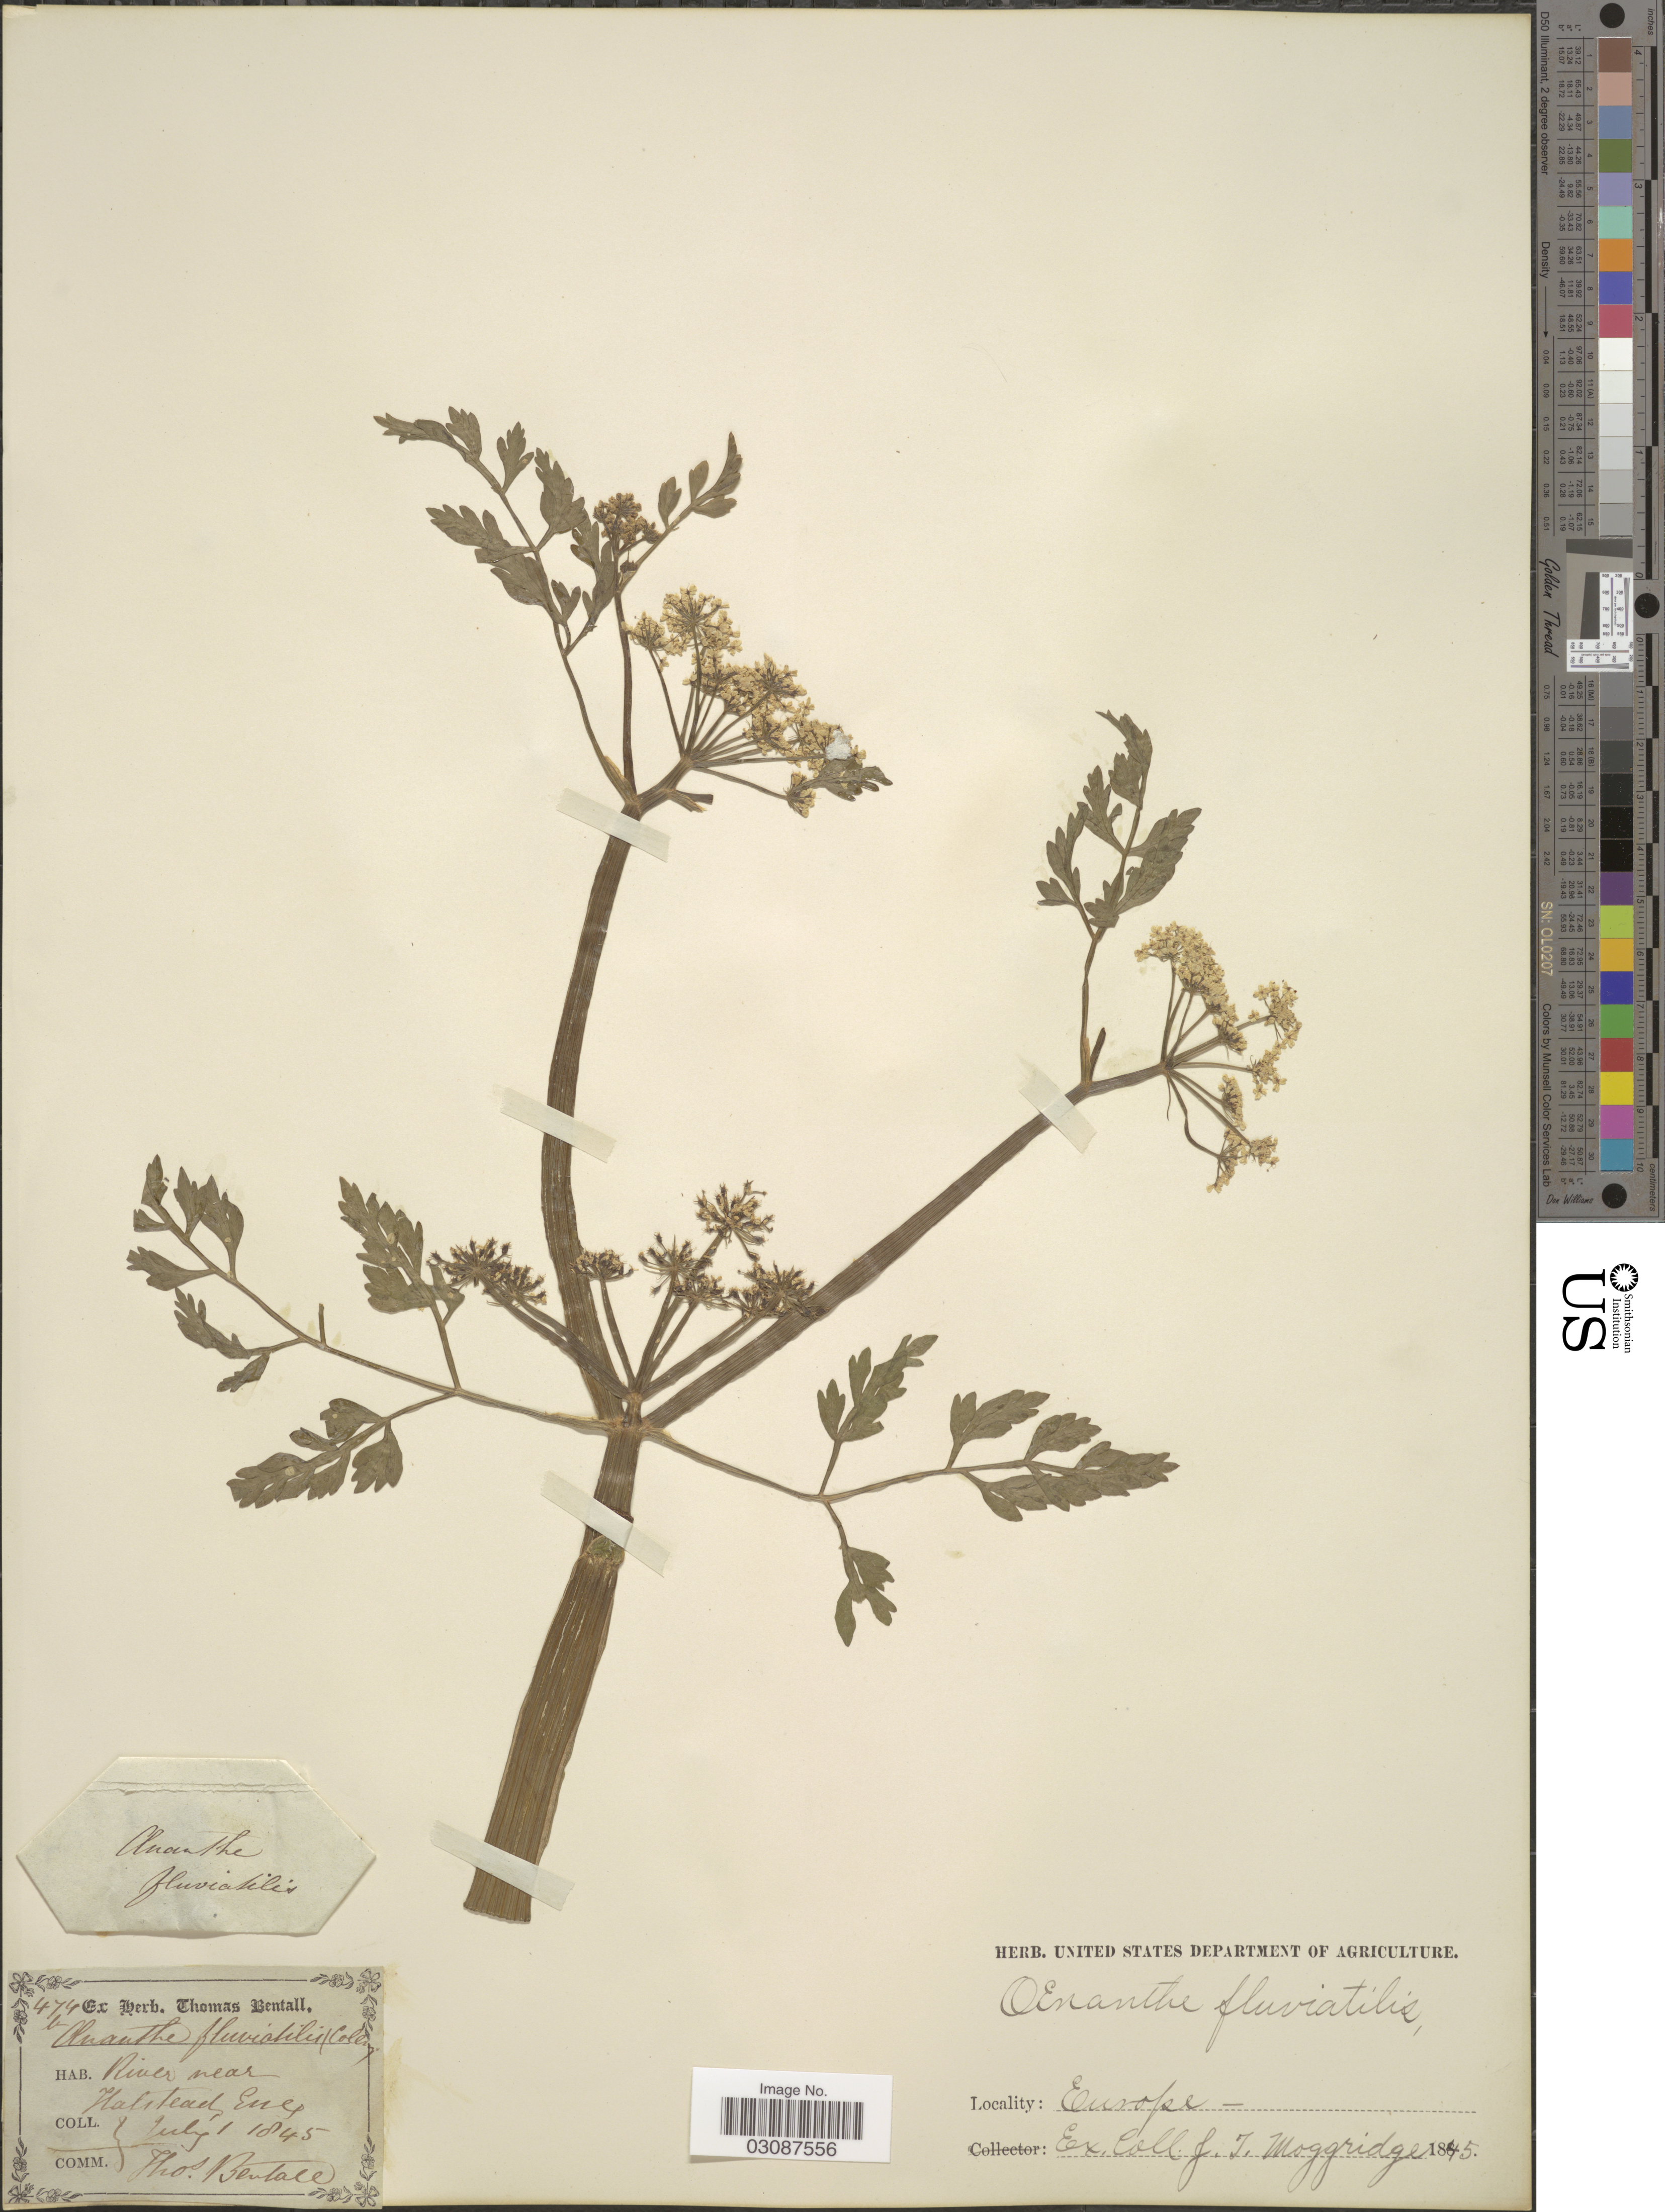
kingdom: Plantae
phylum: Tracheophyta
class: Magnoliopsida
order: Apiales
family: Apiaceae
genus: Oenanthe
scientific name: Oenanthe fluviatilis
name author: (Bab.) Coleman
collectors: J. T. Moggridge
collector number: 476*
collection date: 1845-07-01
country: United Kingdom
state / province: England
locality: River near Halstead.